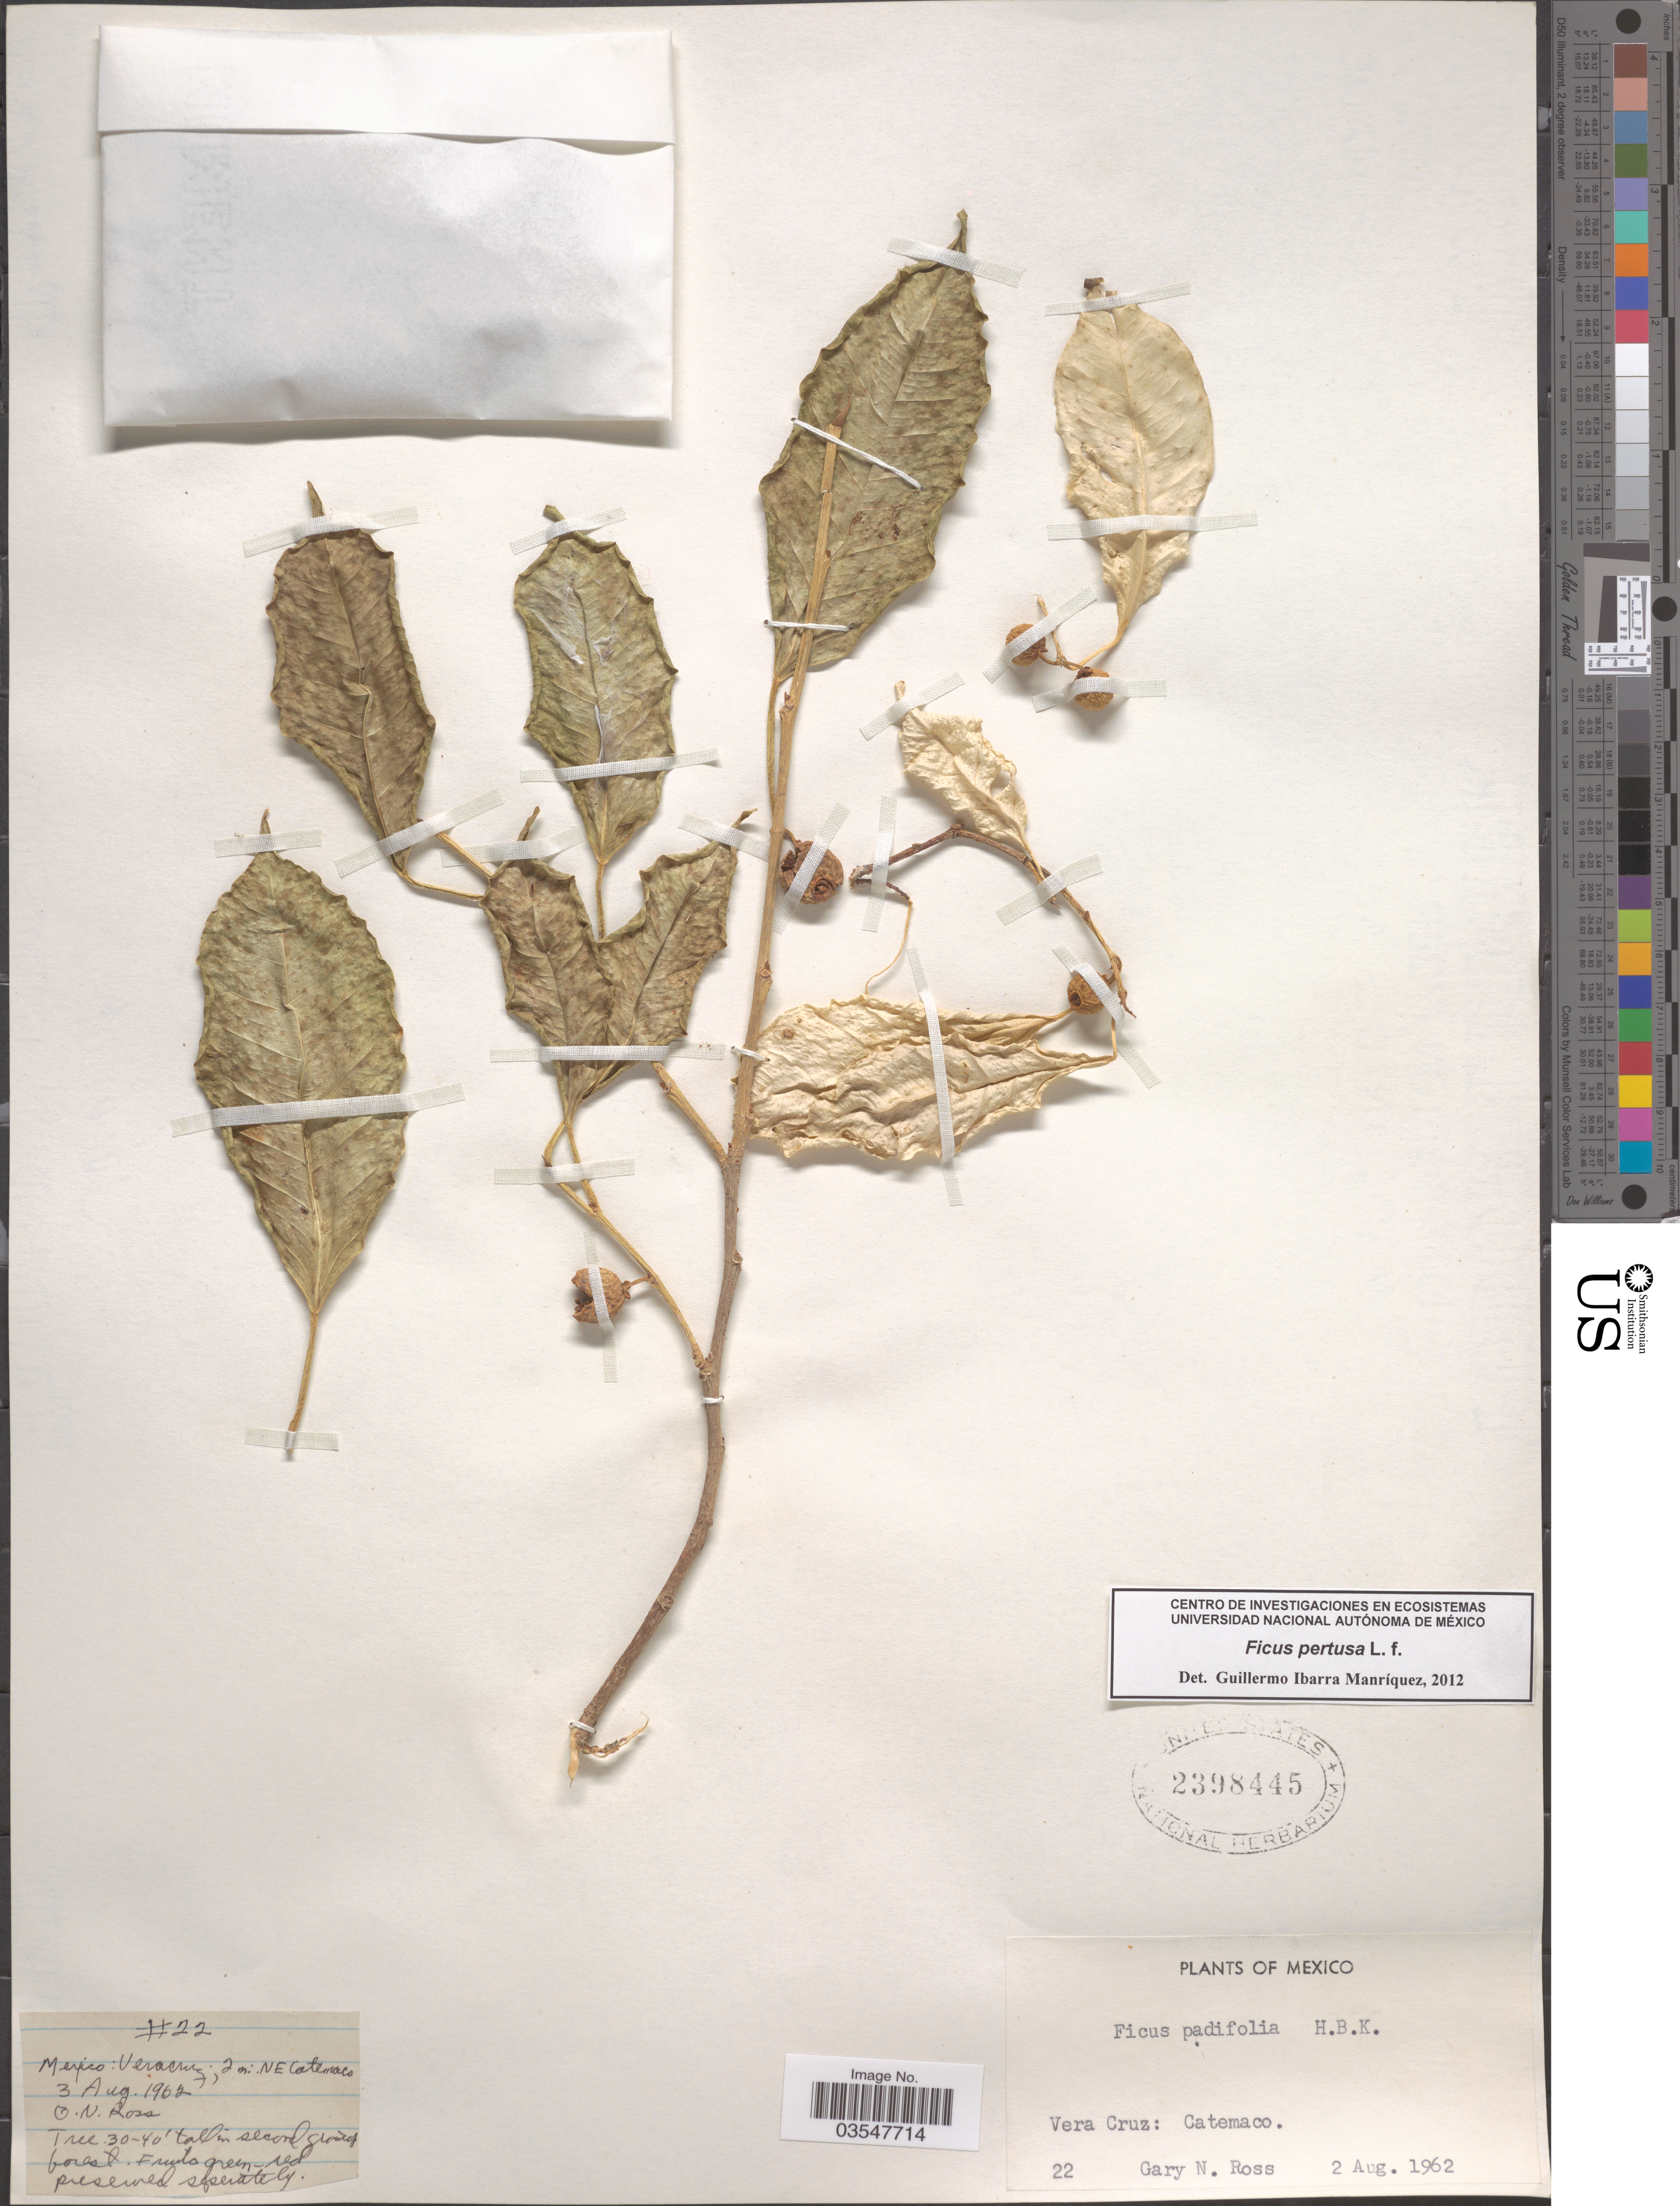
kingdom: Plantae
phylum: Tracheophyta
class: Magnoliopsida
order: Rosales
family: Moraceae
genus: Ficus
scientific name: Ficus padifolia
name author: Kunth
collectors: G. N. Ross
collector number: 22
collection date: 1962-08-03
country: Mexico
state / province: Veracruz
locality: Veracruz; 2 mi. NE Catemaco.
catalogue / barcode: US 2398445